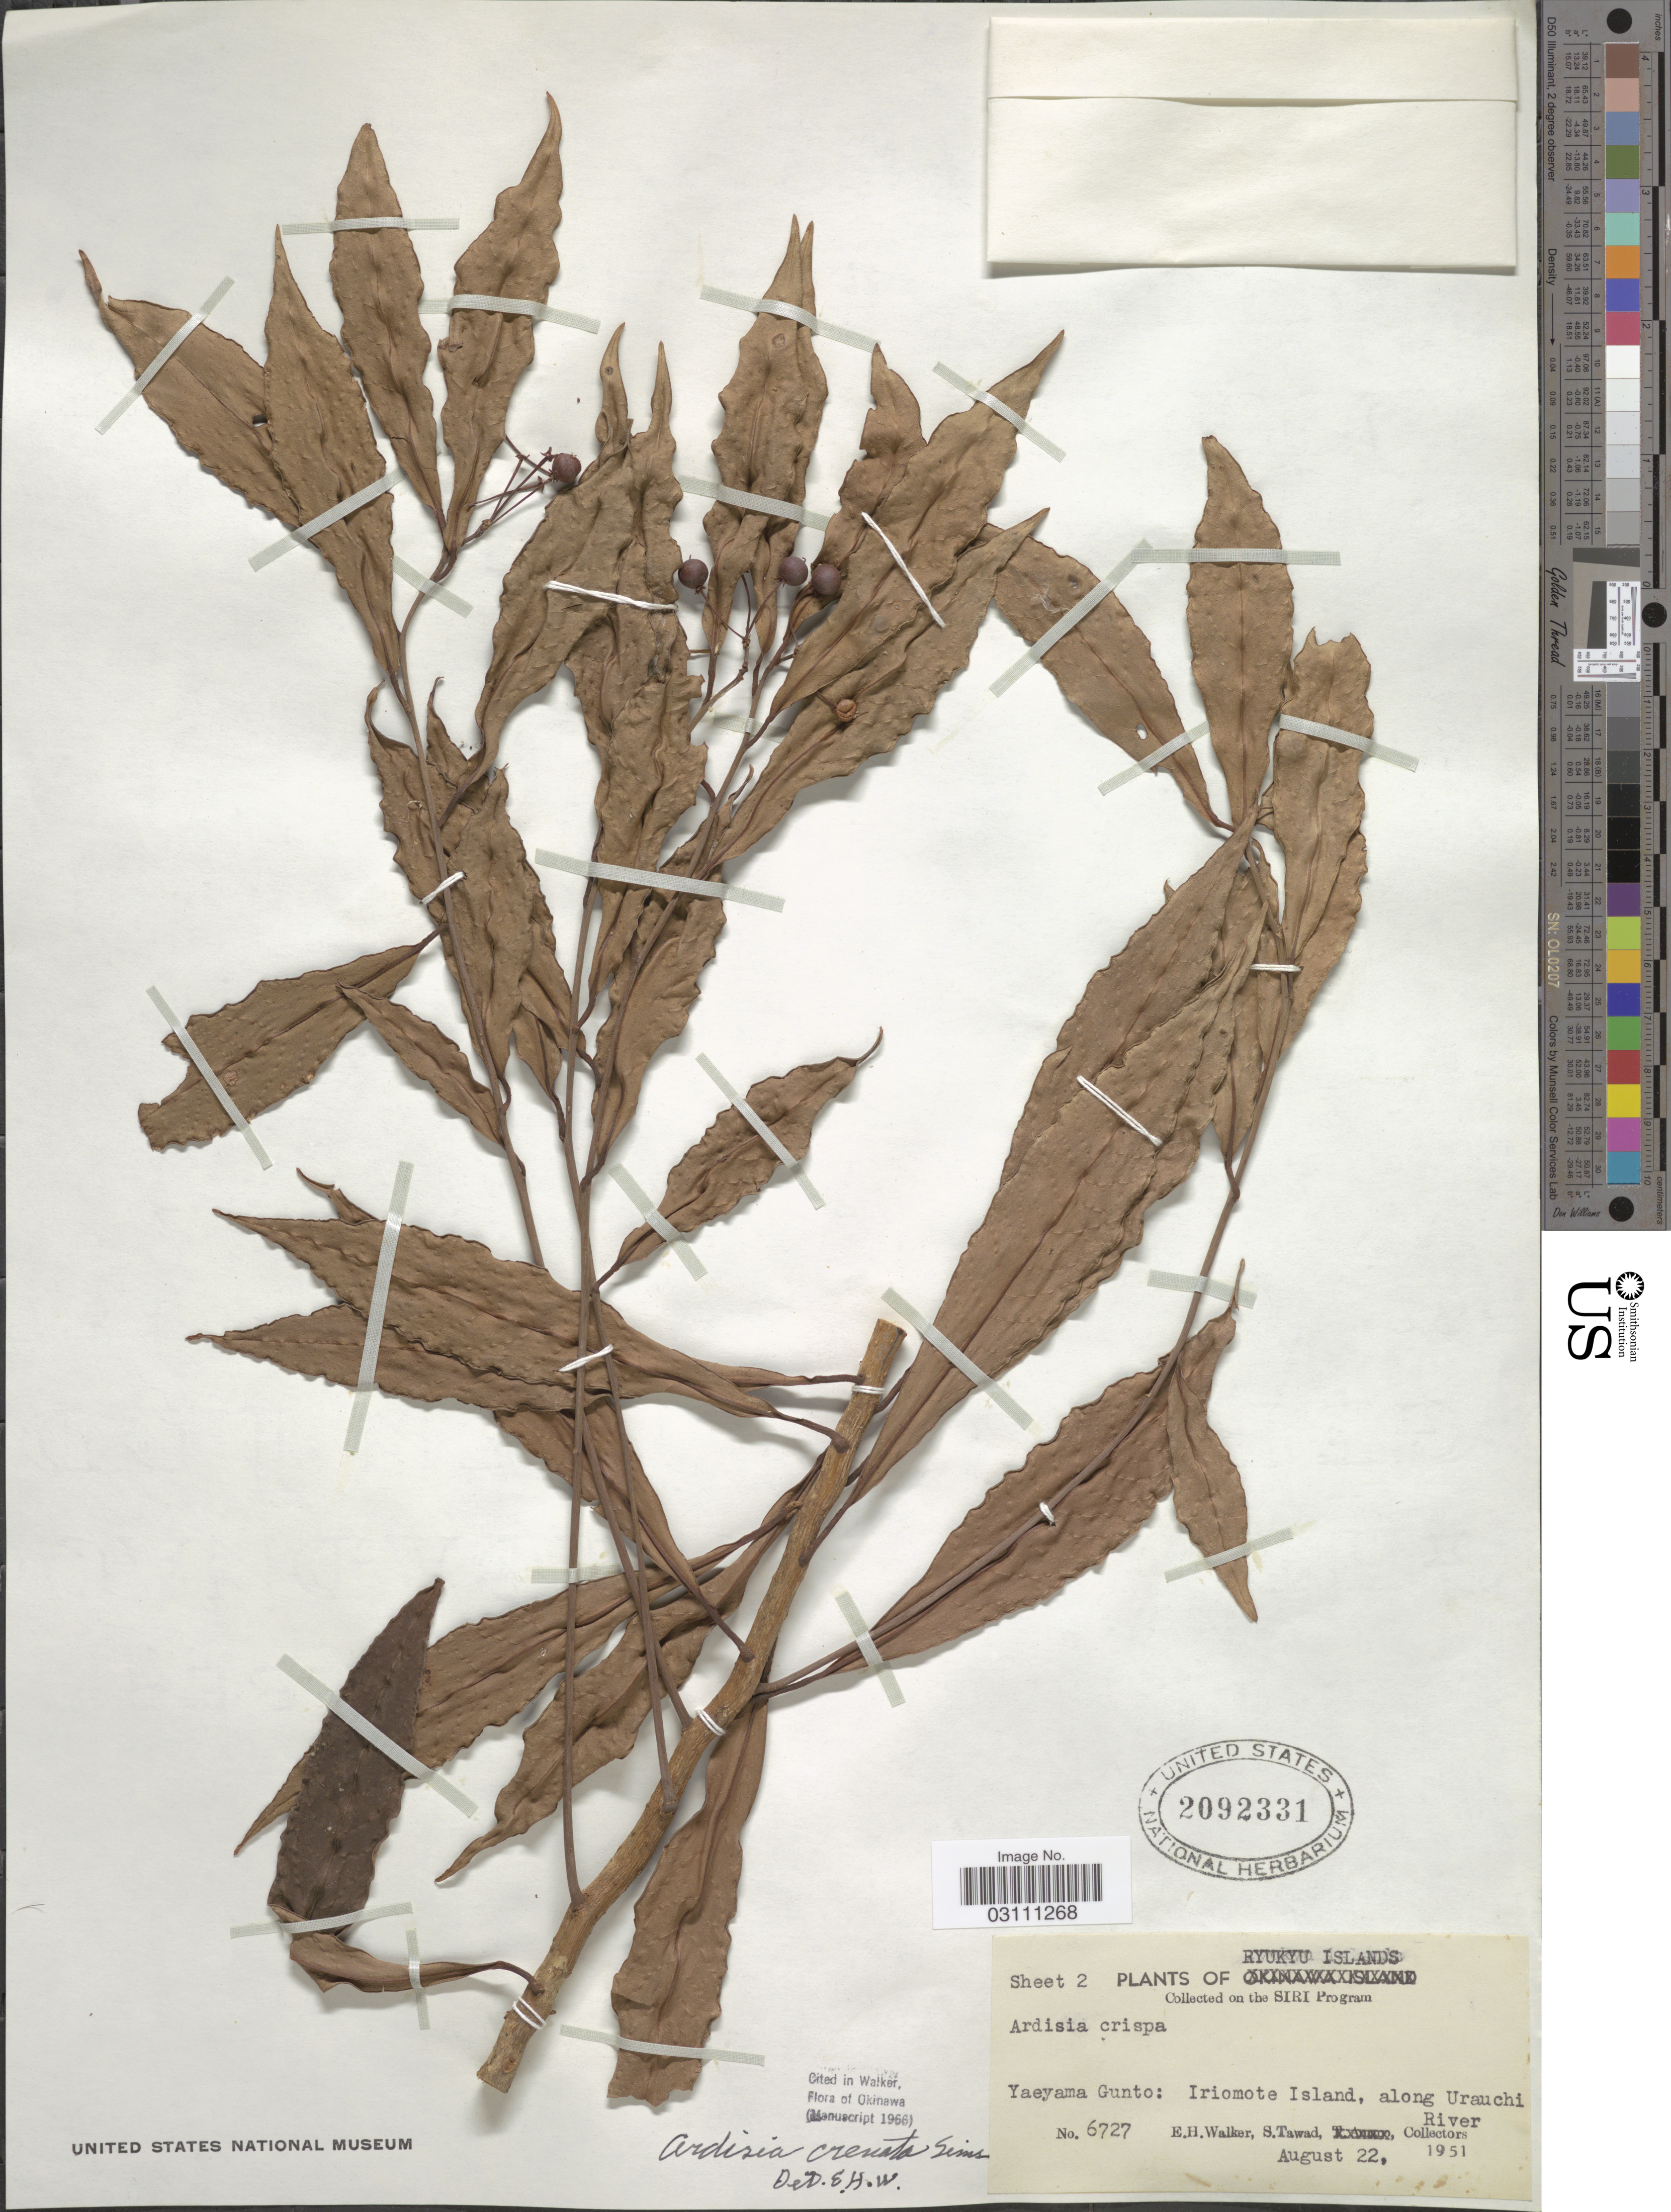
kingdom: Plantae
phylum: Tracheophyta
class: Magnoliopsida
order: Ericales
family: Primulaceae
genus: Ardisia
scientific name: Ardisia crenata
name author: Sims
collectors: E. H. Walker & S. Tawad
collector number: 6727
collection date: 1951-08-22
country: Japan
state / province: Okinawa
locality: Ryukyu Islands. Yaeyama Gunto: Iriomote Island, along Urauchi River.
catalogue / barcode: US 2092331